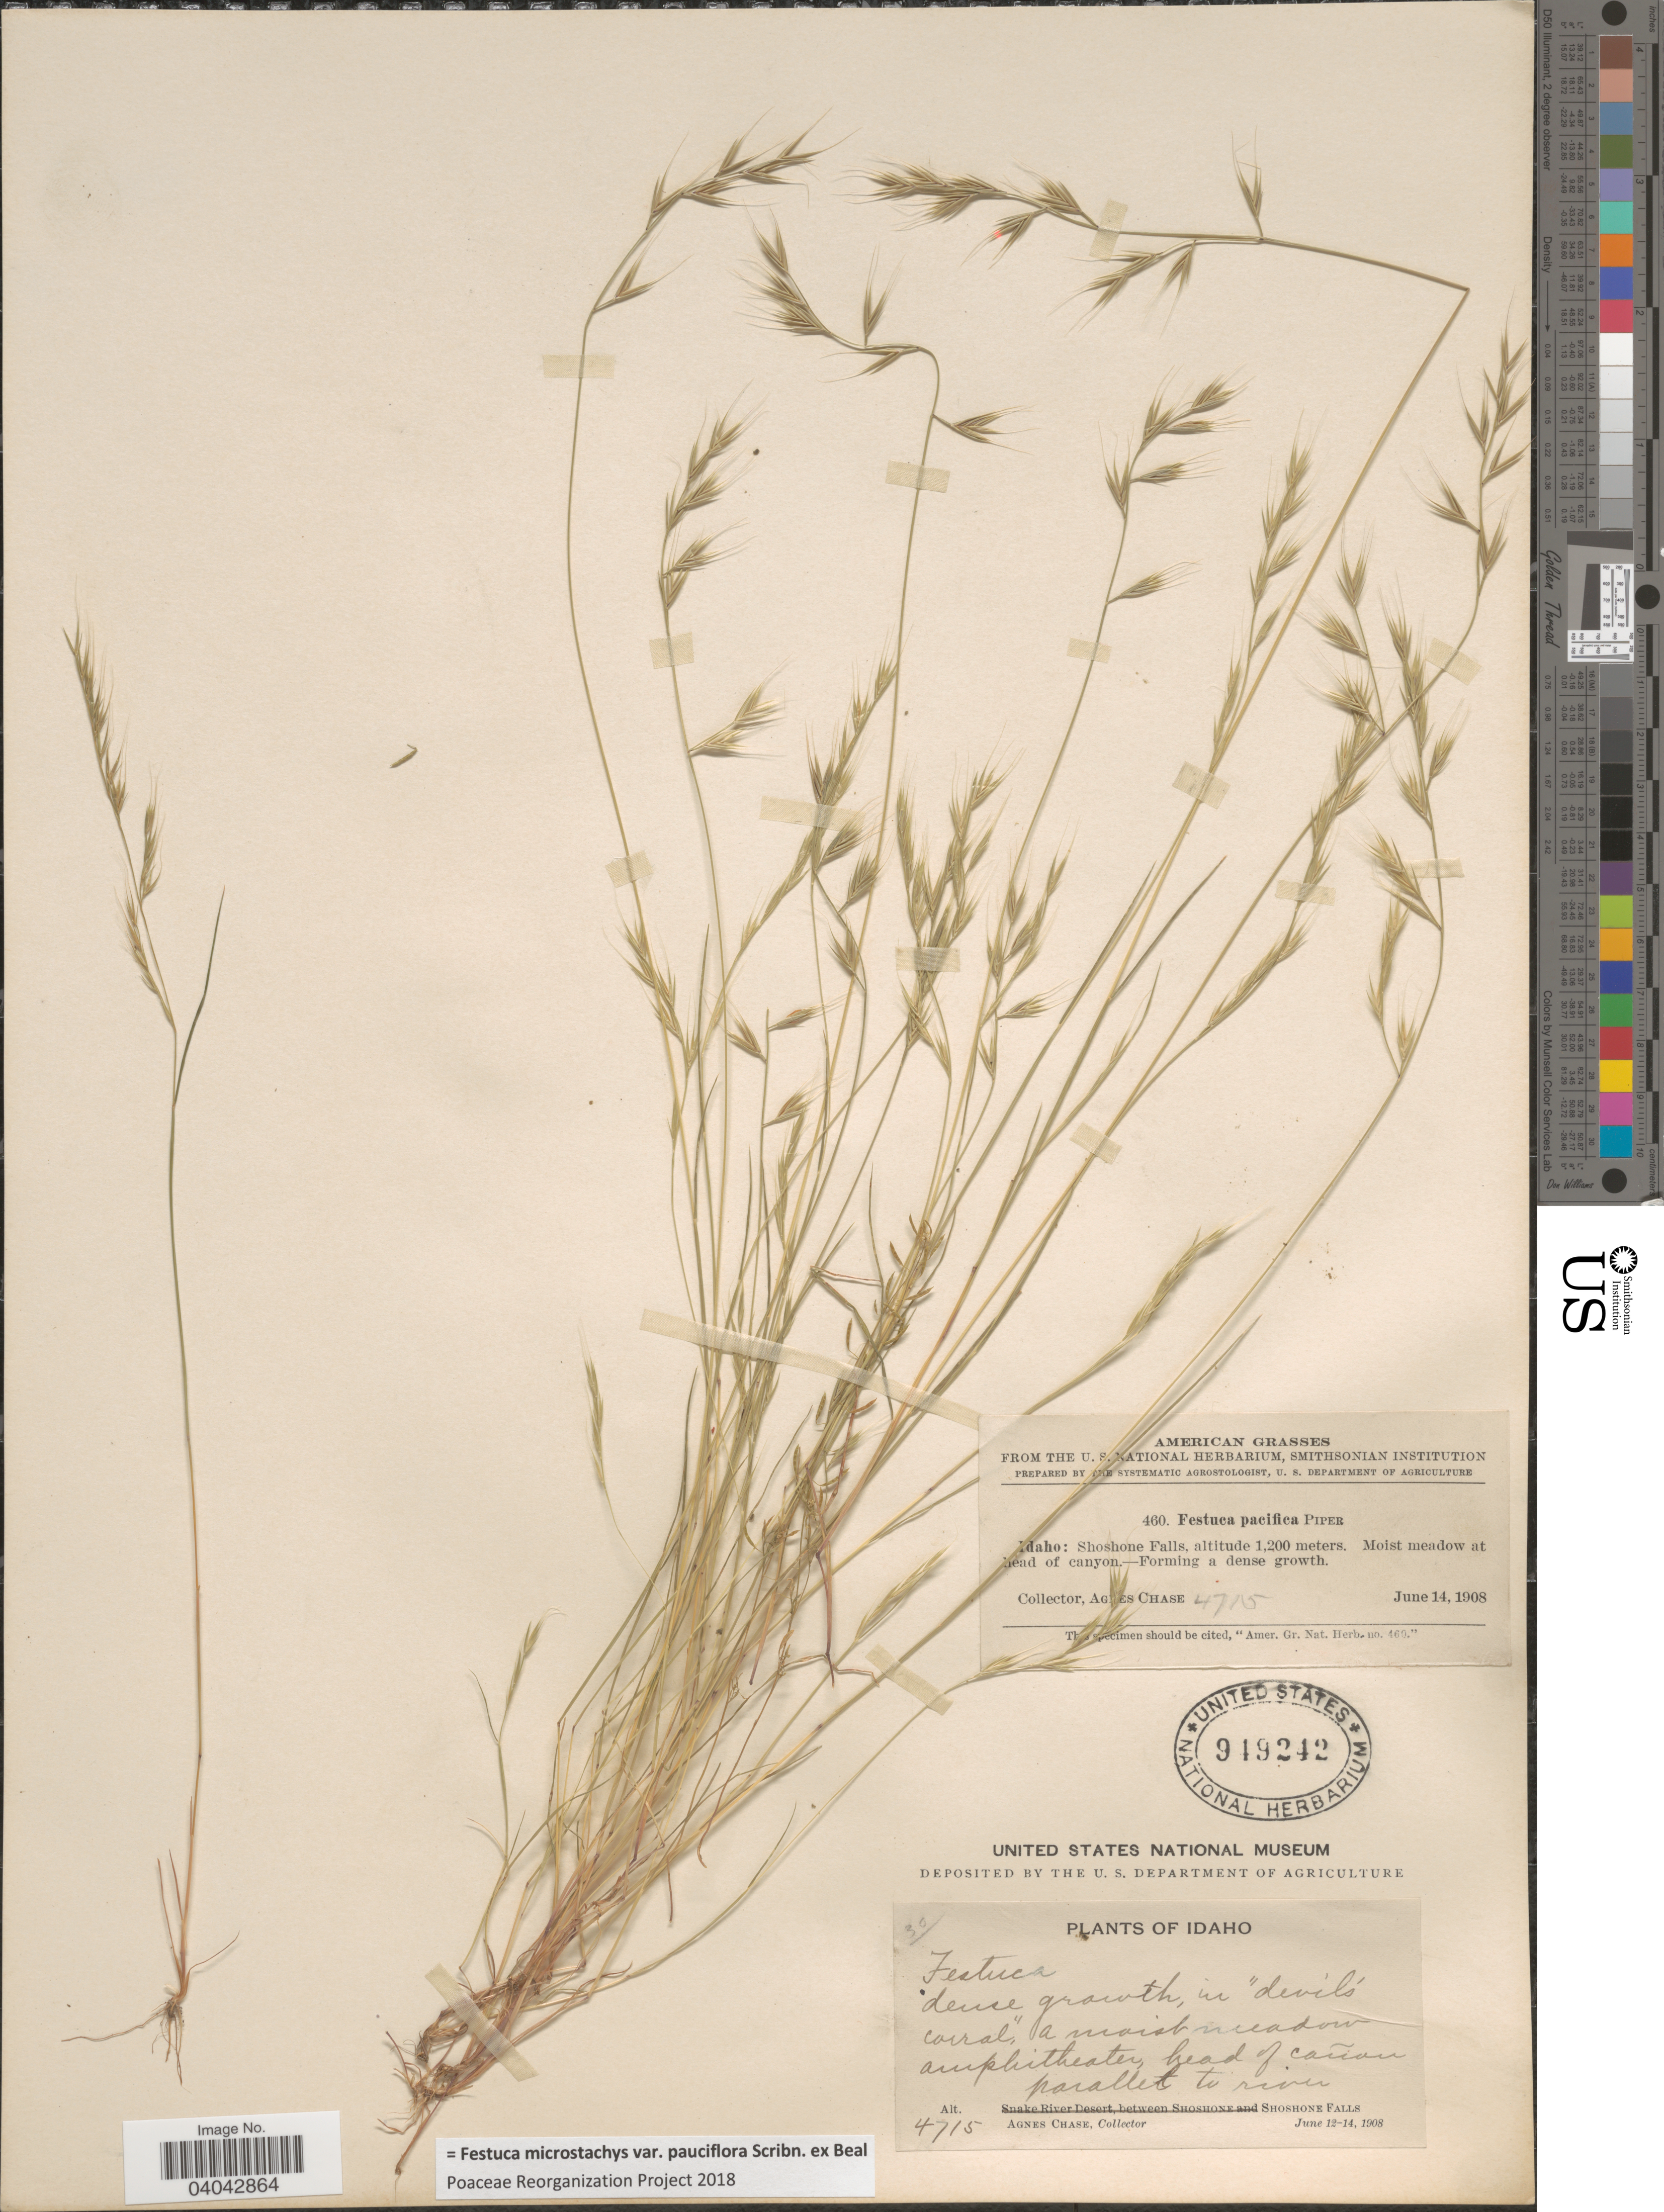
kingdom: Plantae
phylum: Tracheophyta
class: Liliopsida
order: Poales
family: Poaceae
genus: Festuca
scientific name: Festuca microstachys var. pauciflora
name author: Scribn. ex W.J. Beal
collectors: A. Chase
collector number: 4715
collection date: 1908-06-14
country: United States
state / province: Idaho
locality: Shoshone Falls. Moist meadow at head of canyon.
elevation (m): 1200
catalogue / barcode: US 949242